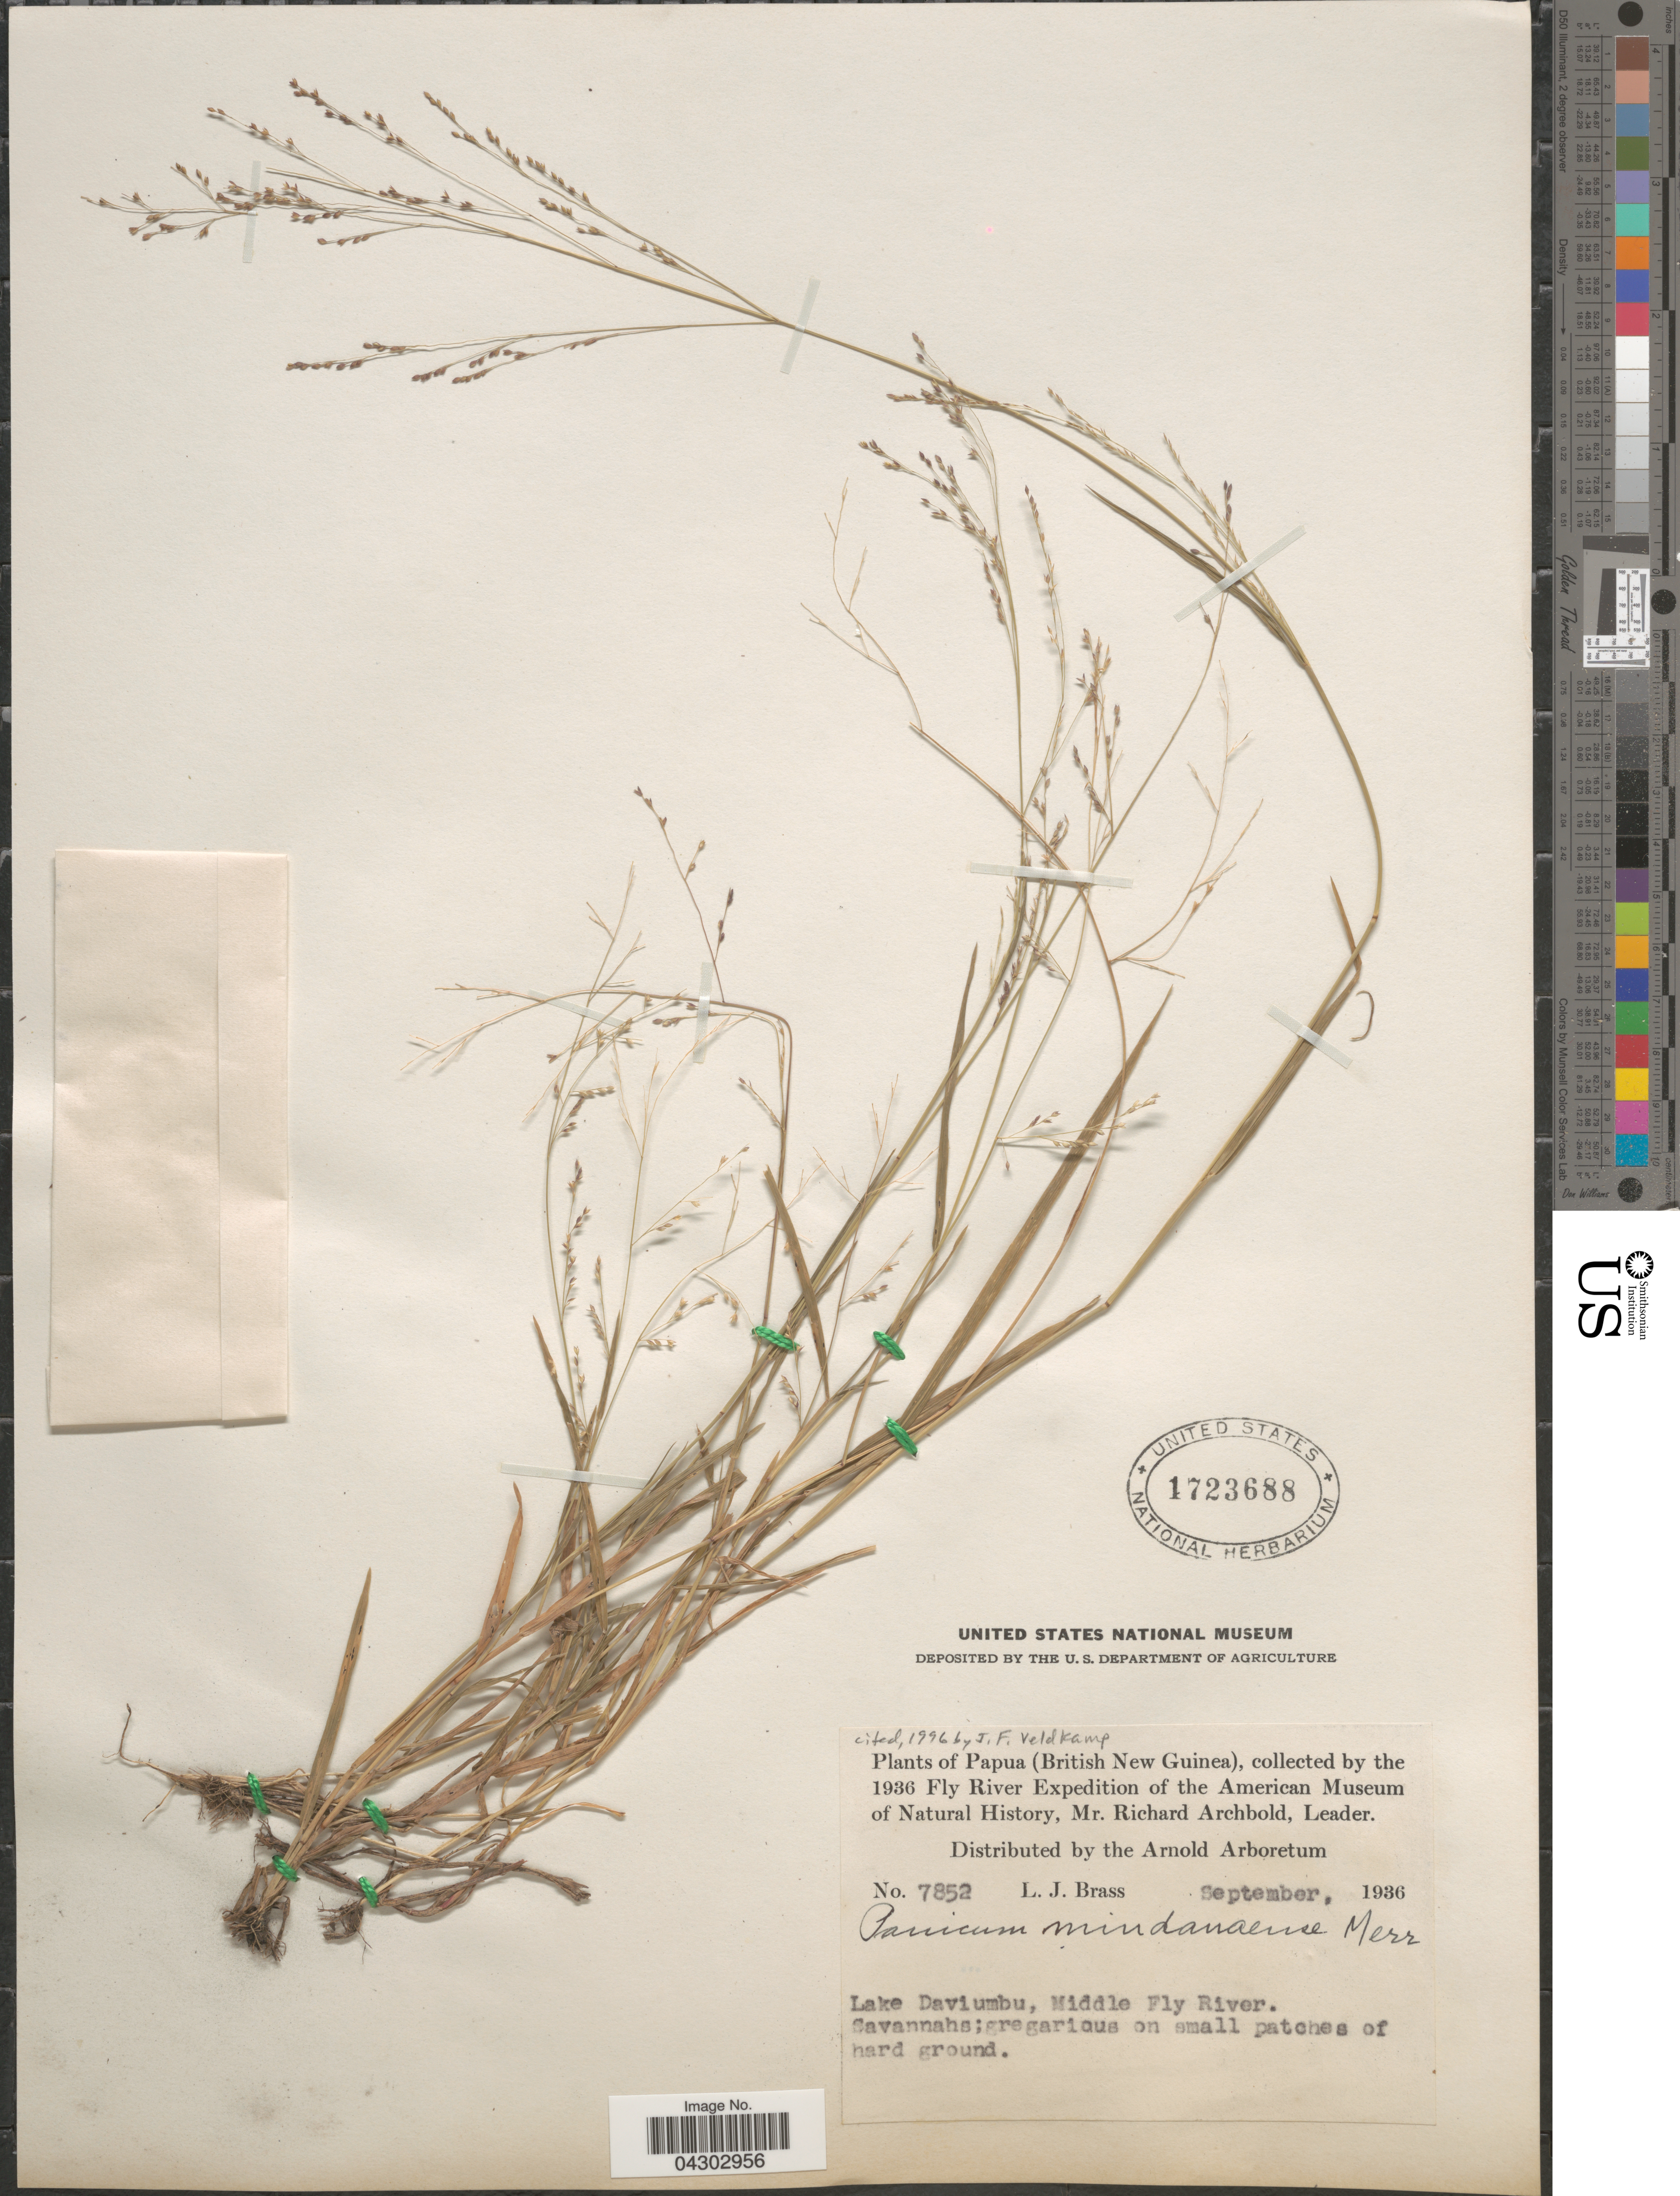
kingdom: Plantae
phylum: Tracheophyta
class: Liliopsida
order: Poales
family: Poaceae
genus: Panicum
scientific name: Panicum mindanaense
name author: Merr.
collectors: L. J. Brass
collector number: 7852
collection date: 1936-09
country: Papua New Guinea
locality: Papua (British New Guinea). The 1936 Fly River Expedition of the American Museum of Natural History. Lake Daviumbu, Middle Fly River.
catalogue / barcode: US 1723688